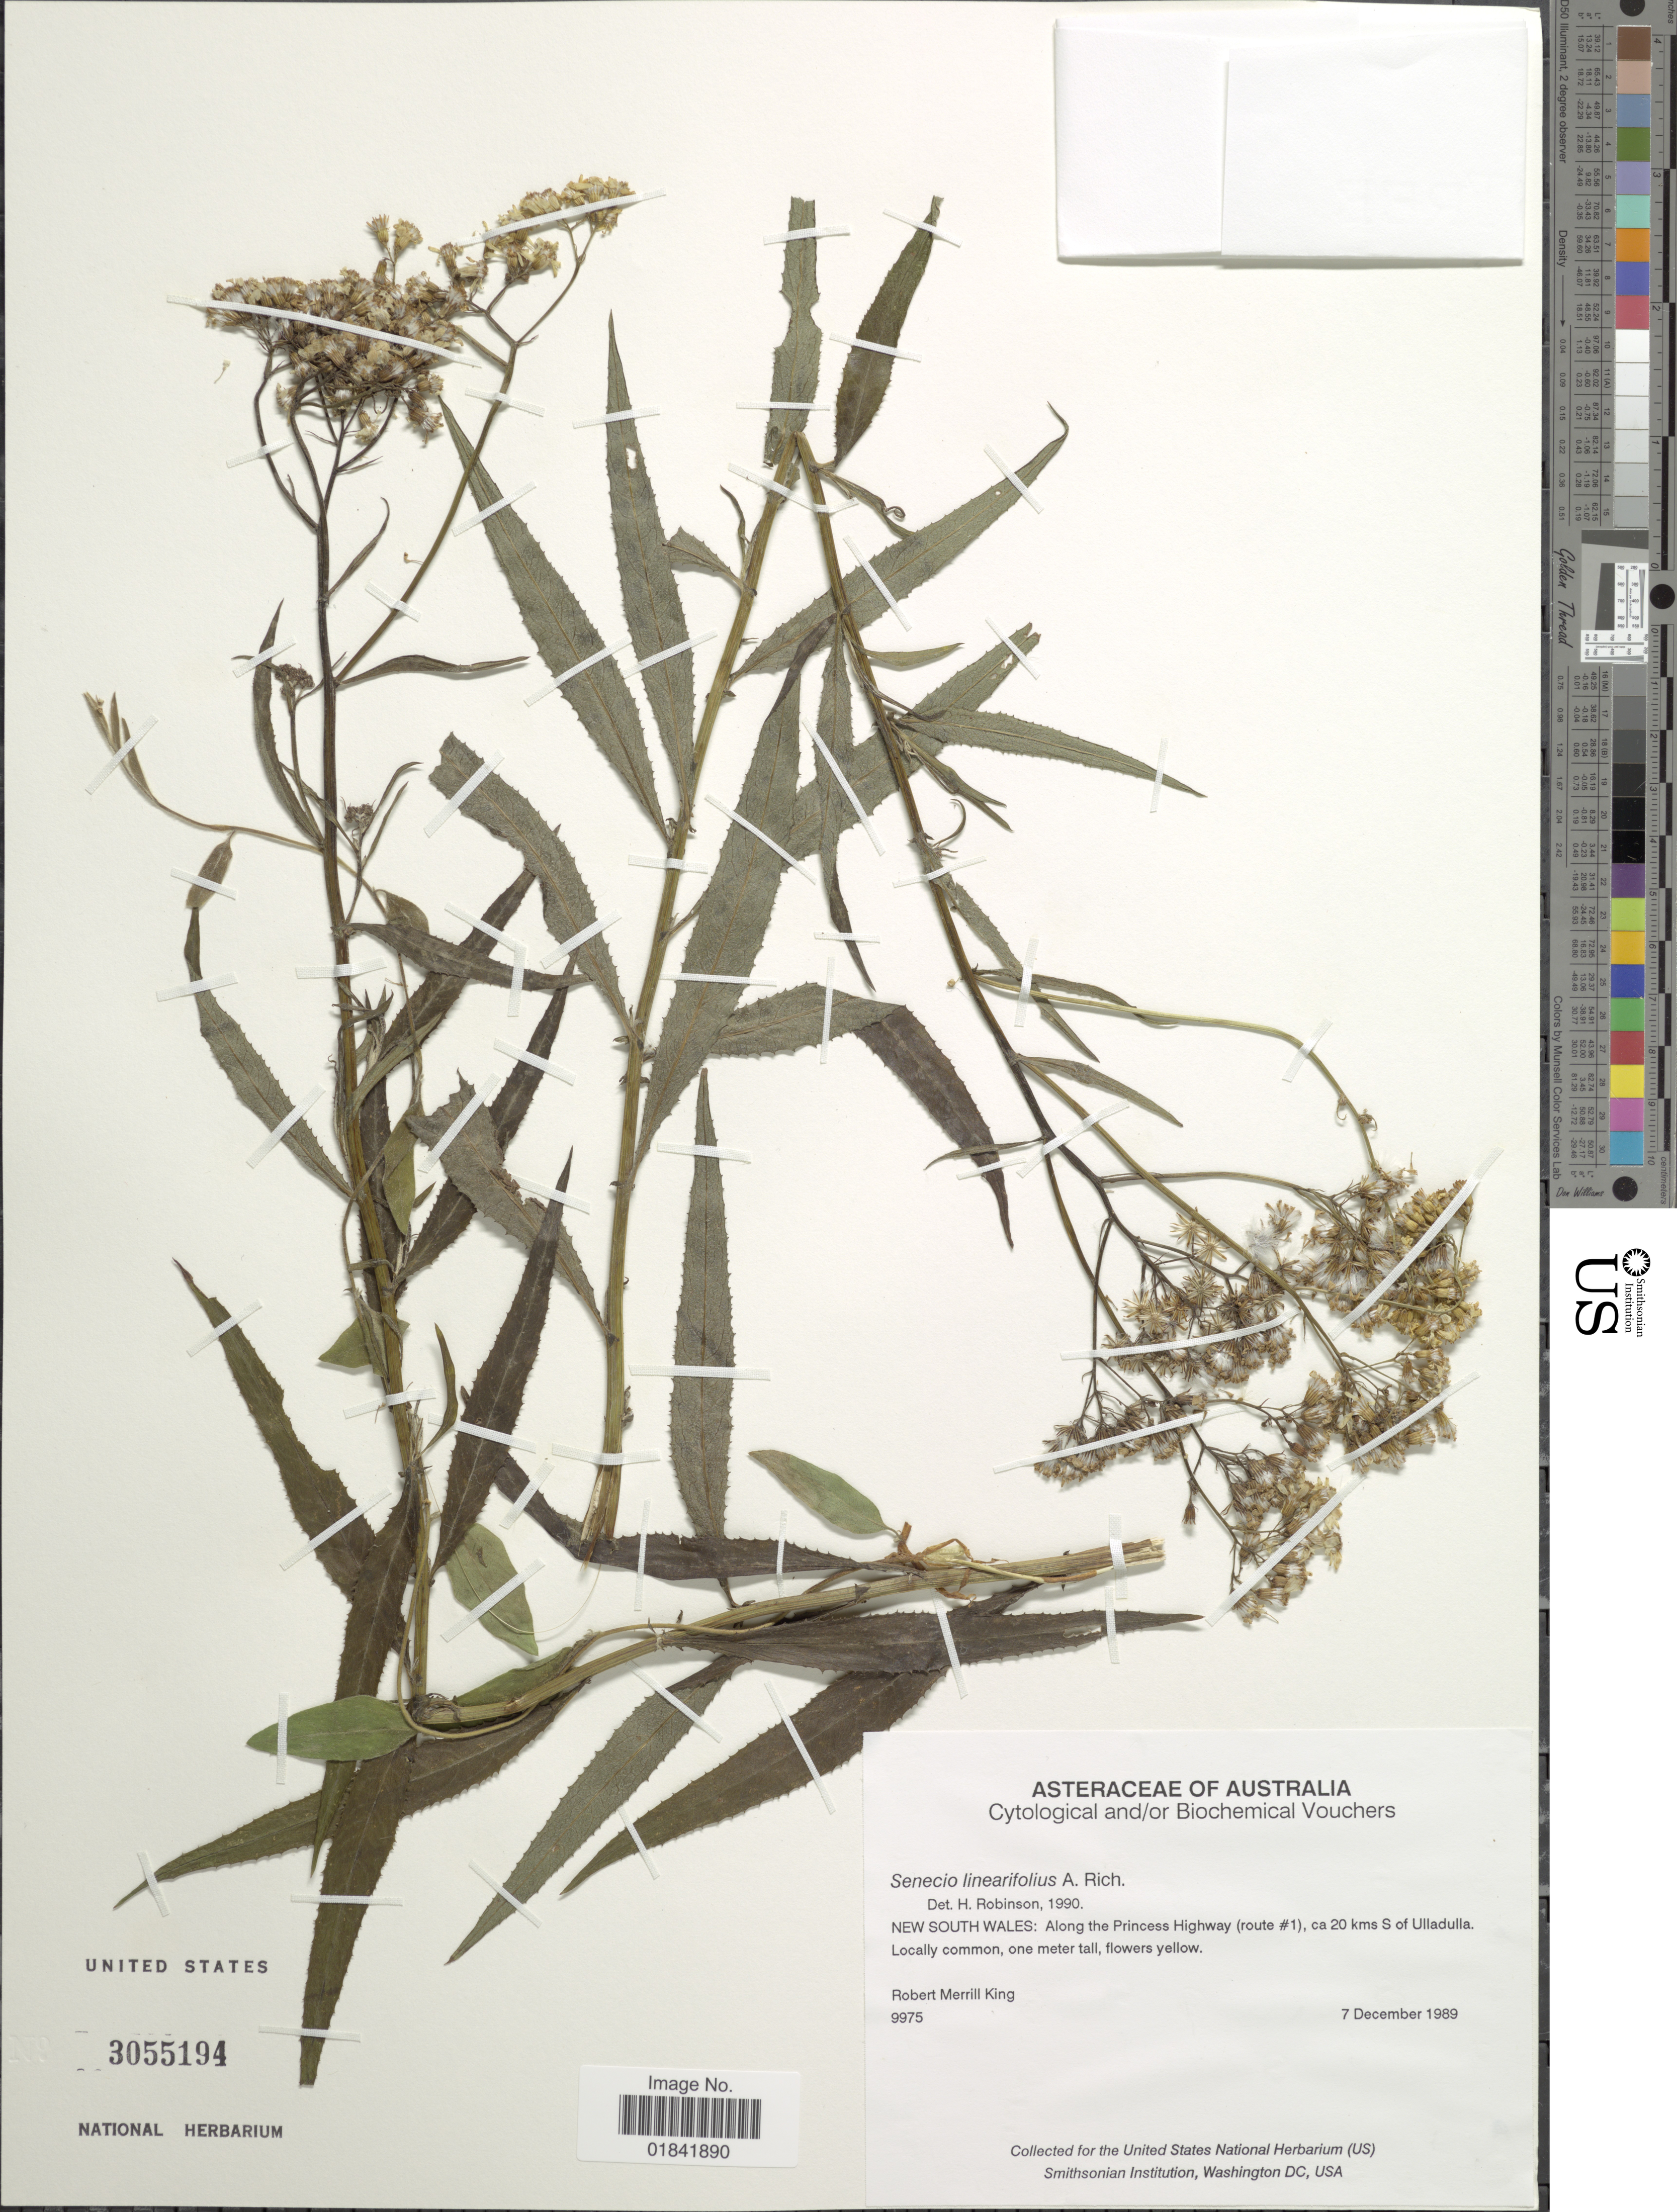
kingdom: Plantae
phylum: Tracheophyta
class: Magnoliopsida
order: Asterales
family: Asteraceae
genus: Senecio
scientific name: Senecio linearifolius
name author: A. Rich.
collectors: R. M. King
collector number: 9975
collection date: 1989-12-07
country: Australia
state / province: New South Wales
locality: Along the Princess Highway (route #1), ca 20 kms S of Ulladulla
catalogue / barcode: US 3055194